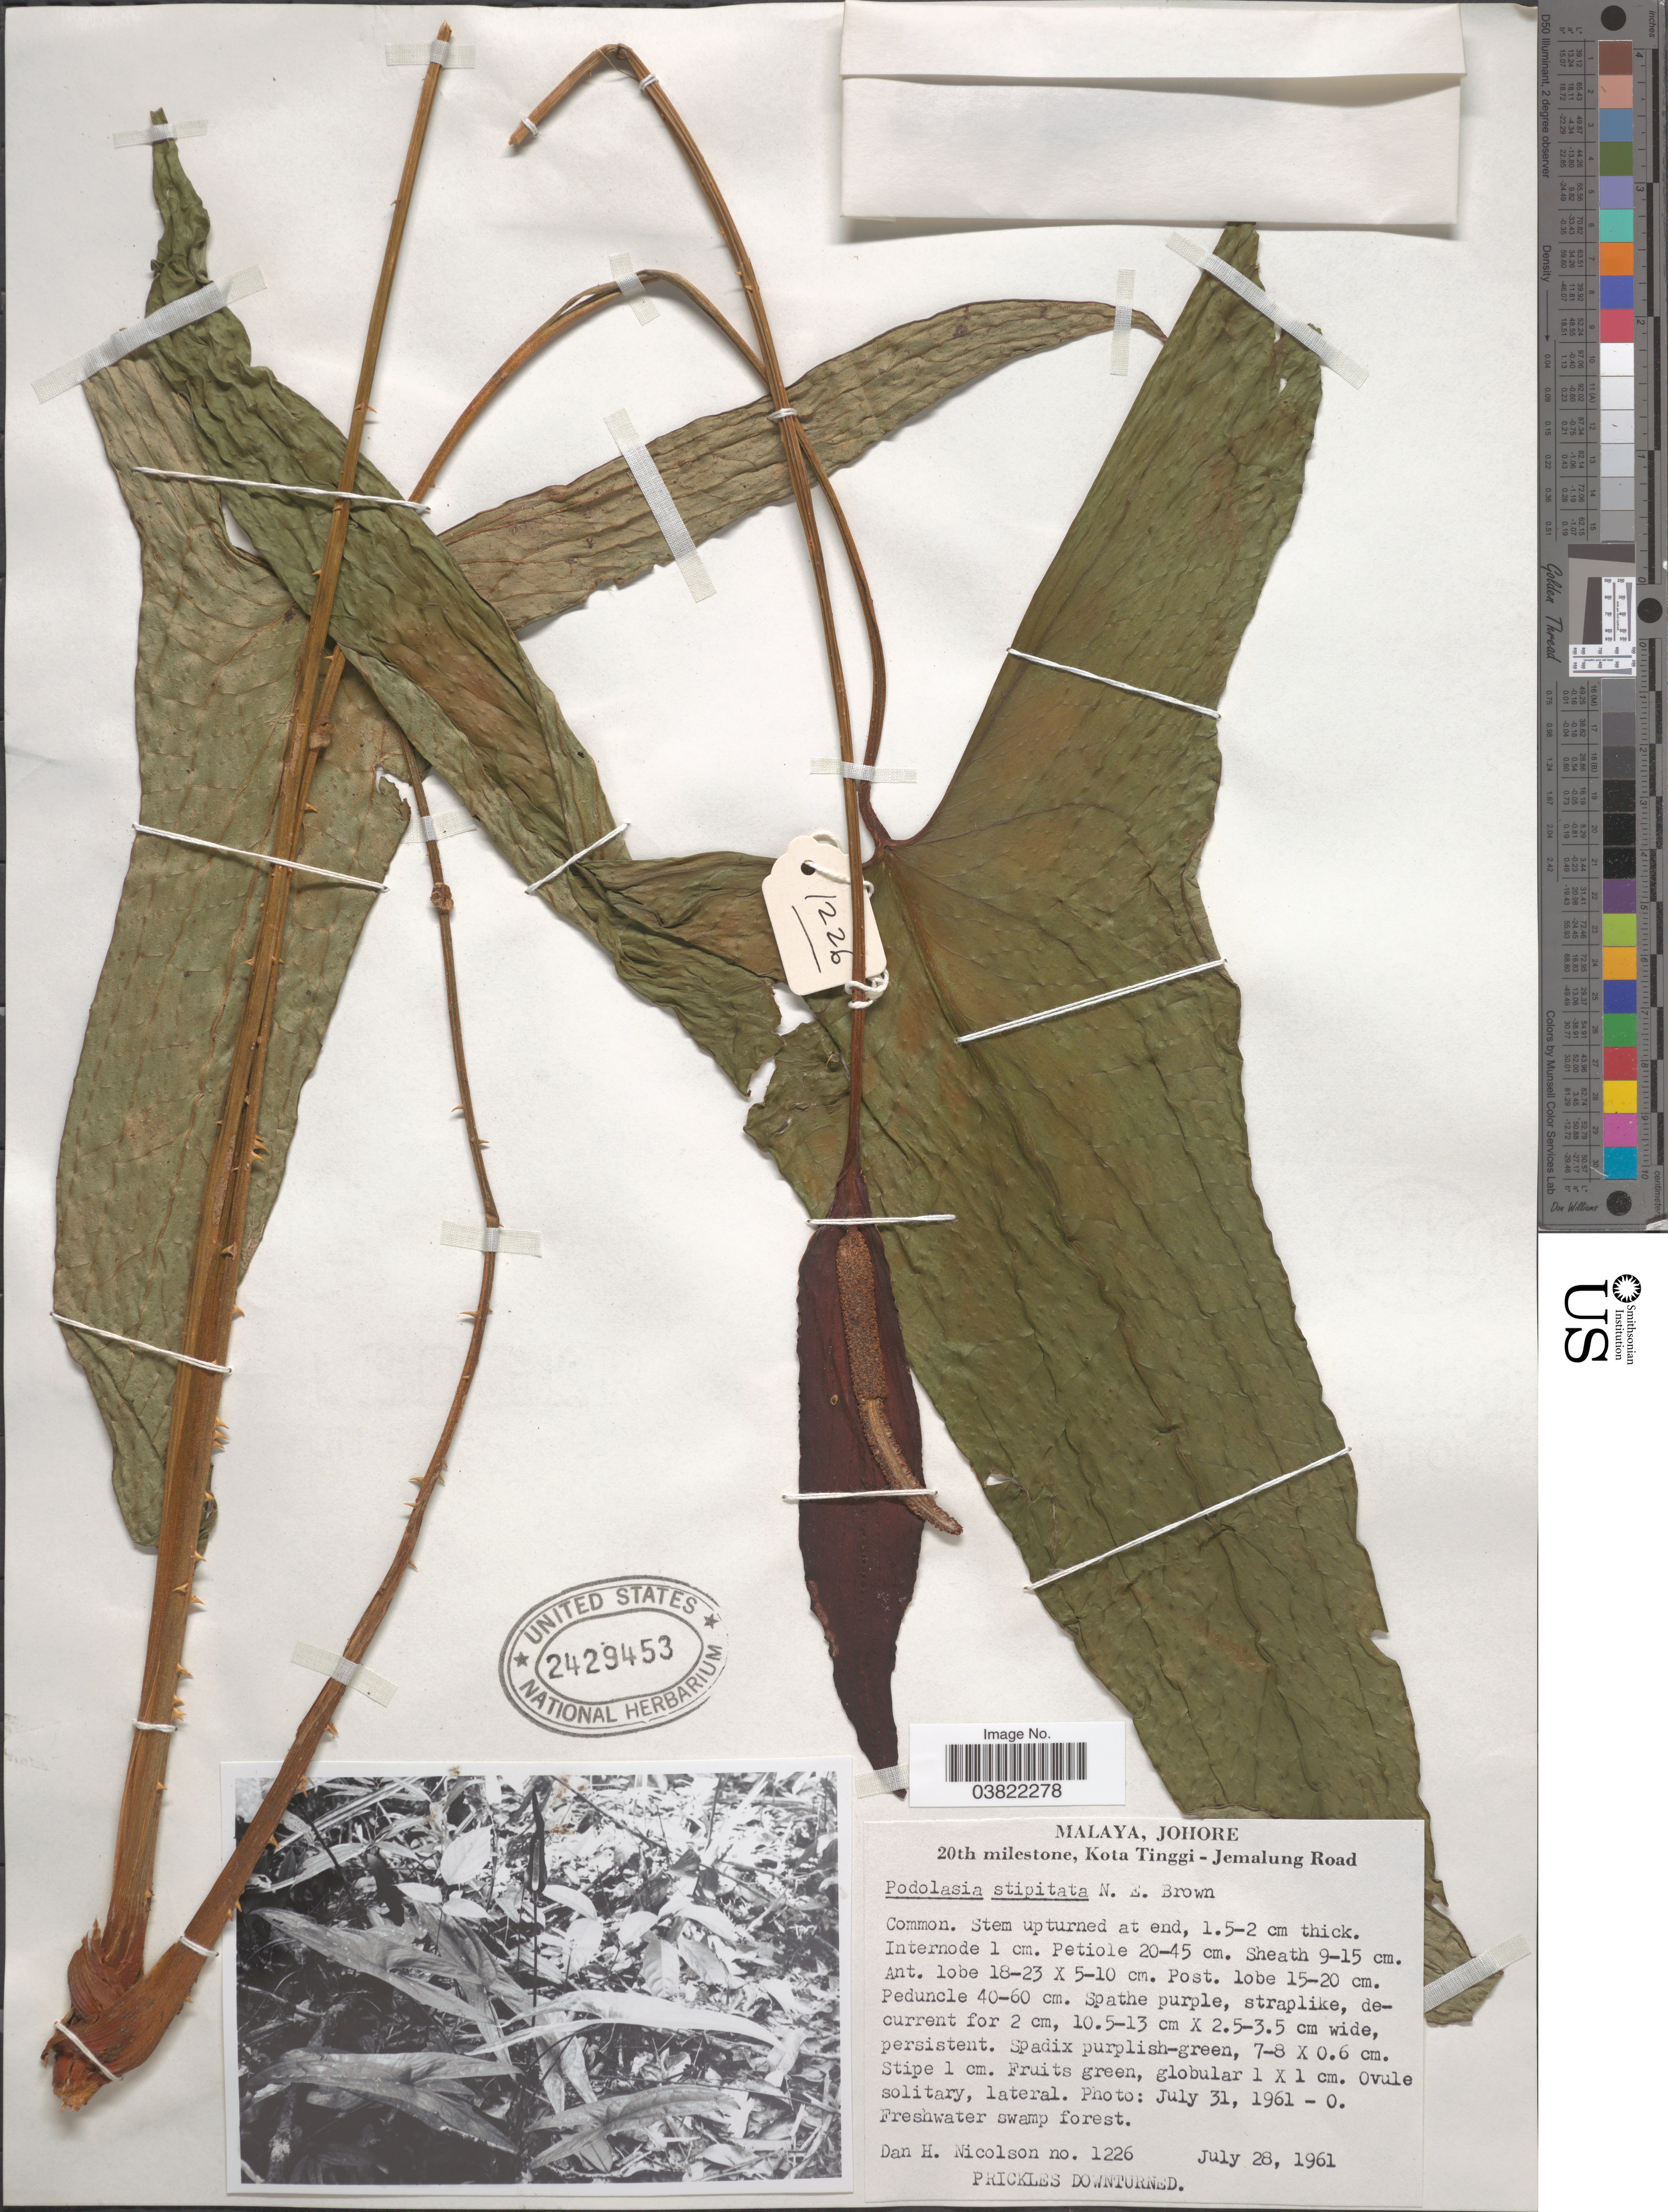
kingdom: Plantae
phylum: Tracheophyta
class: Liliopsida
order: Alismatales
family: Araceae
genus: Podolasia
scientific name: Podolasia stipitata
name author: N.E. Br.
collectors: D. H. Nicolson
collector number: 1226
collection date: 1961-07-28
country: Malaysia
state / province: Johor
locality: Malaya, Johore. 20th milestone, Kota Tinggi - Jemalung Road.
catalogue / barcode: US 2429453